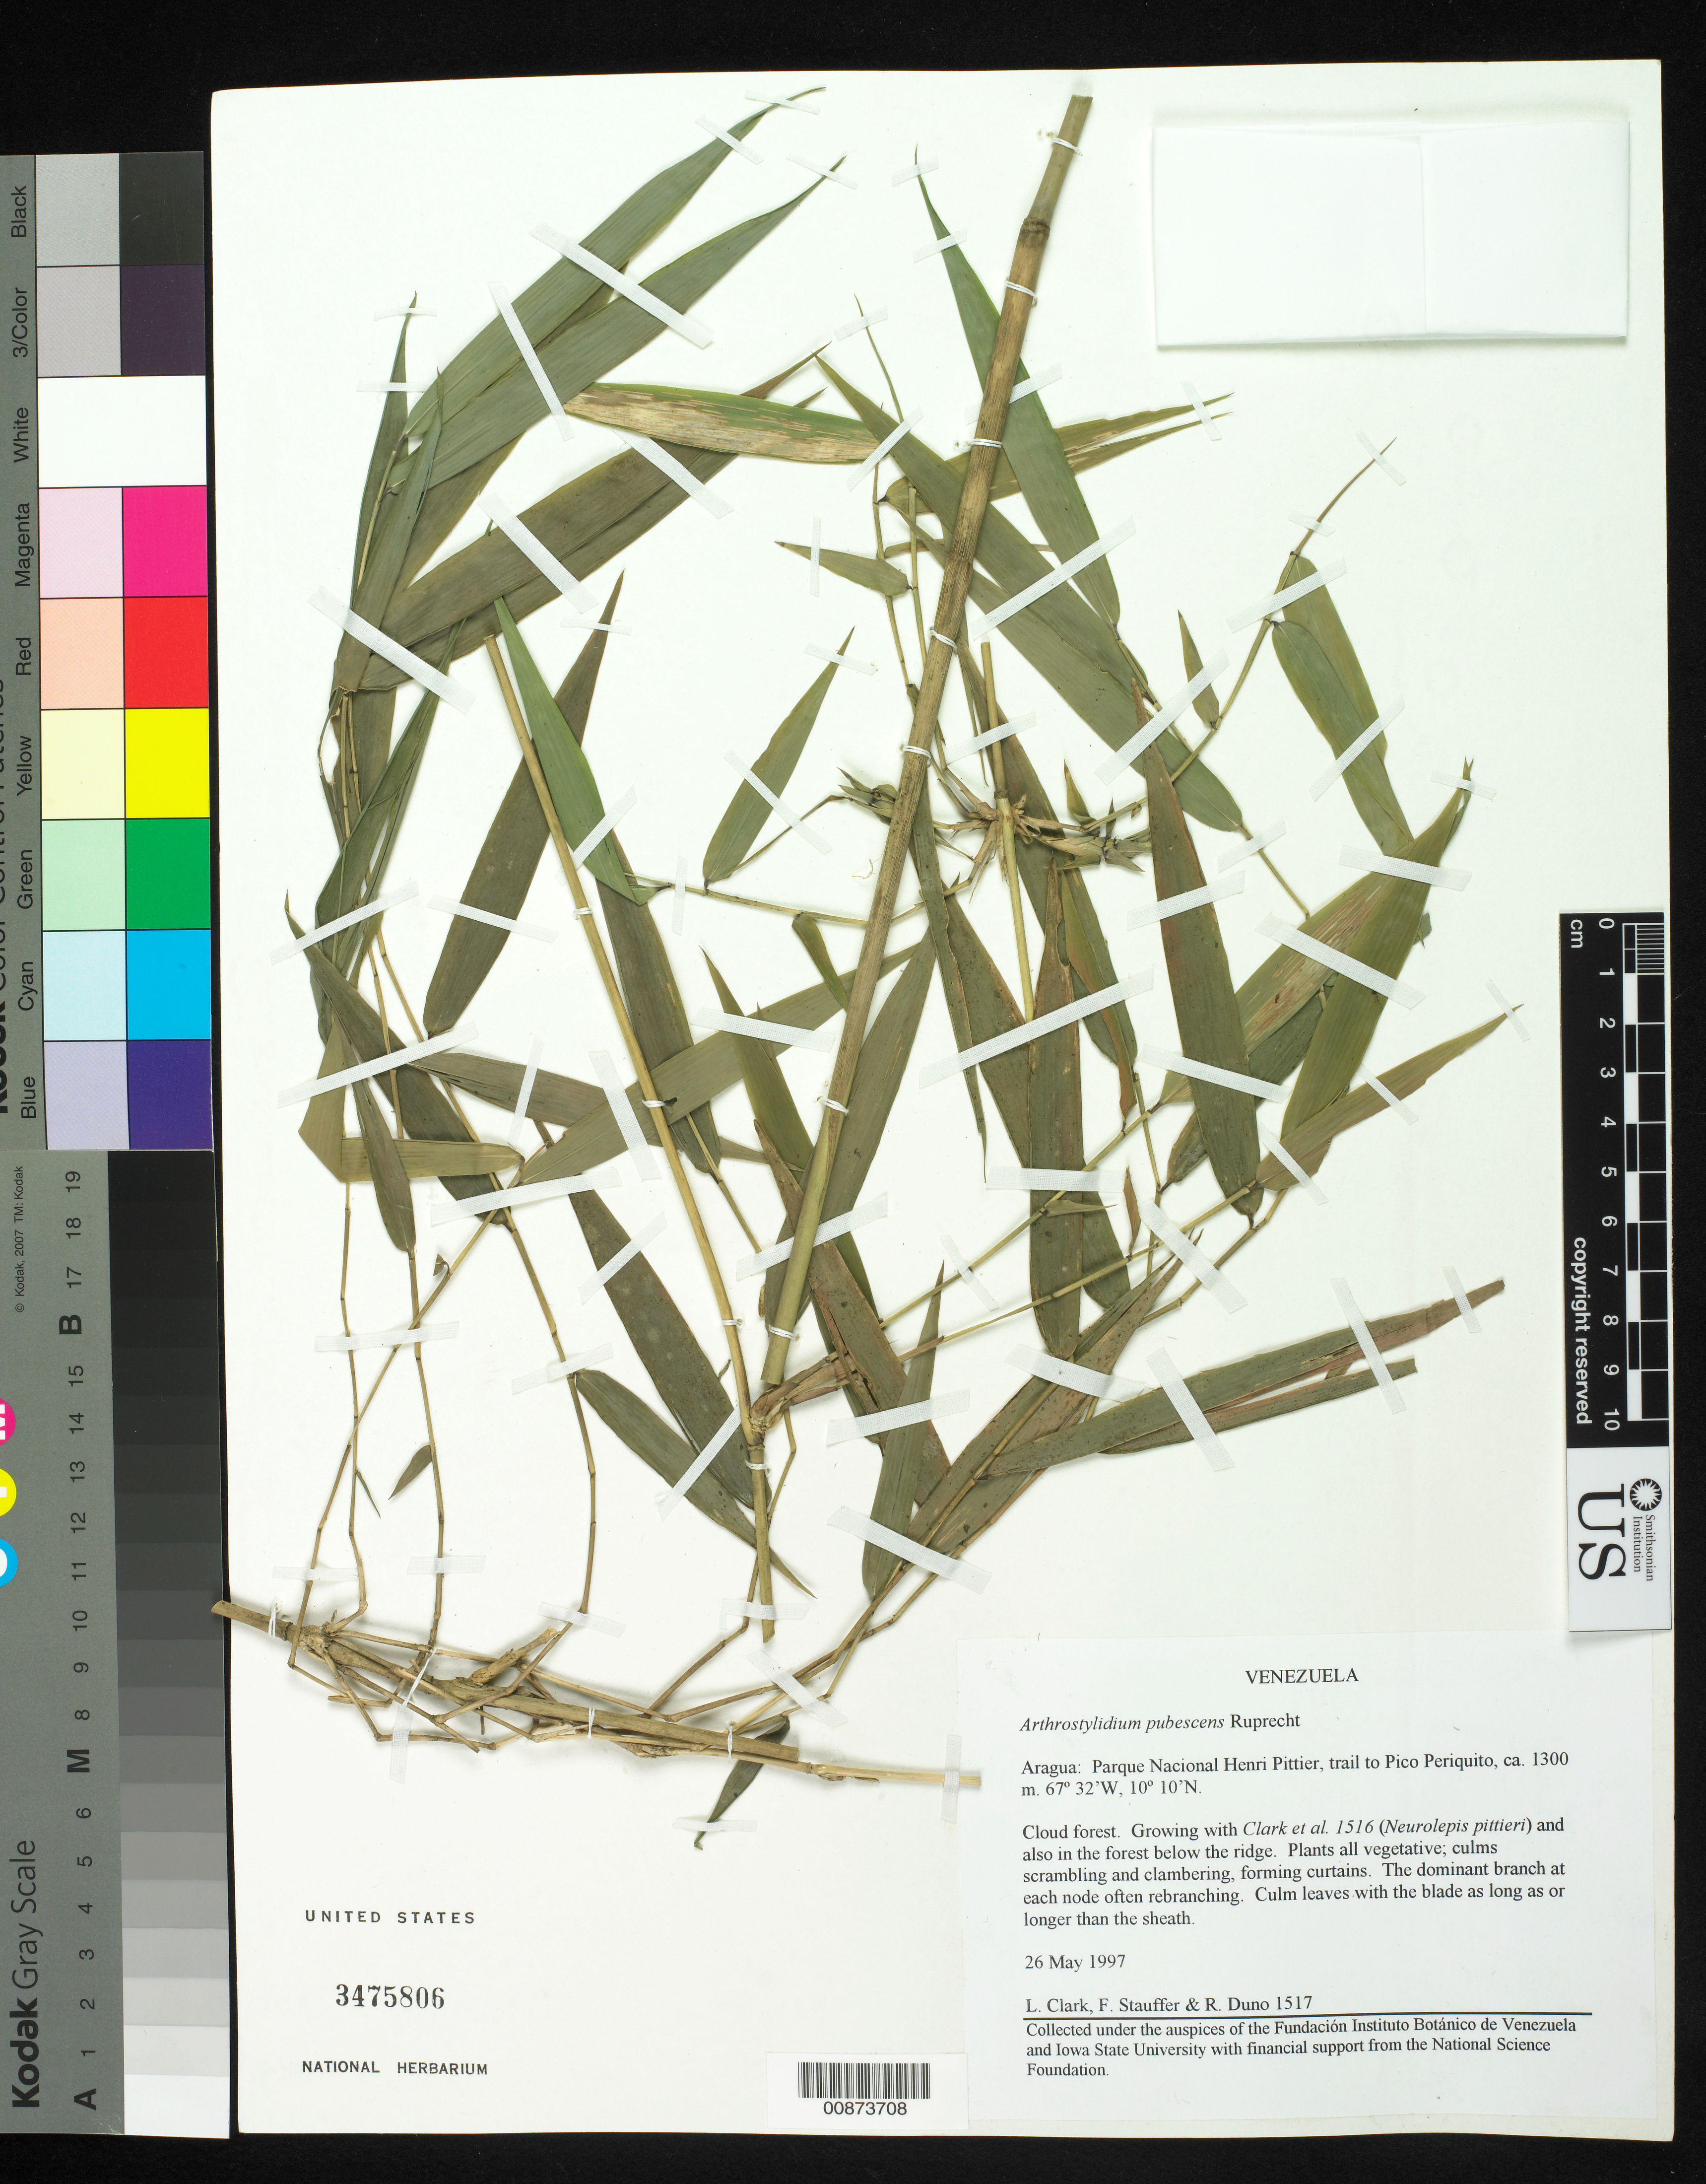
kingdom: Plantae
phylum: Tracheophyta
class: Liliopsida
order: Poales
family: Poaceae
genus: Arthrostylidium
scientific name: Arthrostylidium pubescens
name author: Rupr.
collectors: L. G. Clark, F. W. Stauffer & R. Duno de Stefano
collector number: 1517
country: Venezuela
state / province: Aragua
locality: Parque Nacional Henri Pittier, trail to Pico Periquito.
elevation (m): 1340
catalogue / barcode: US 3475806